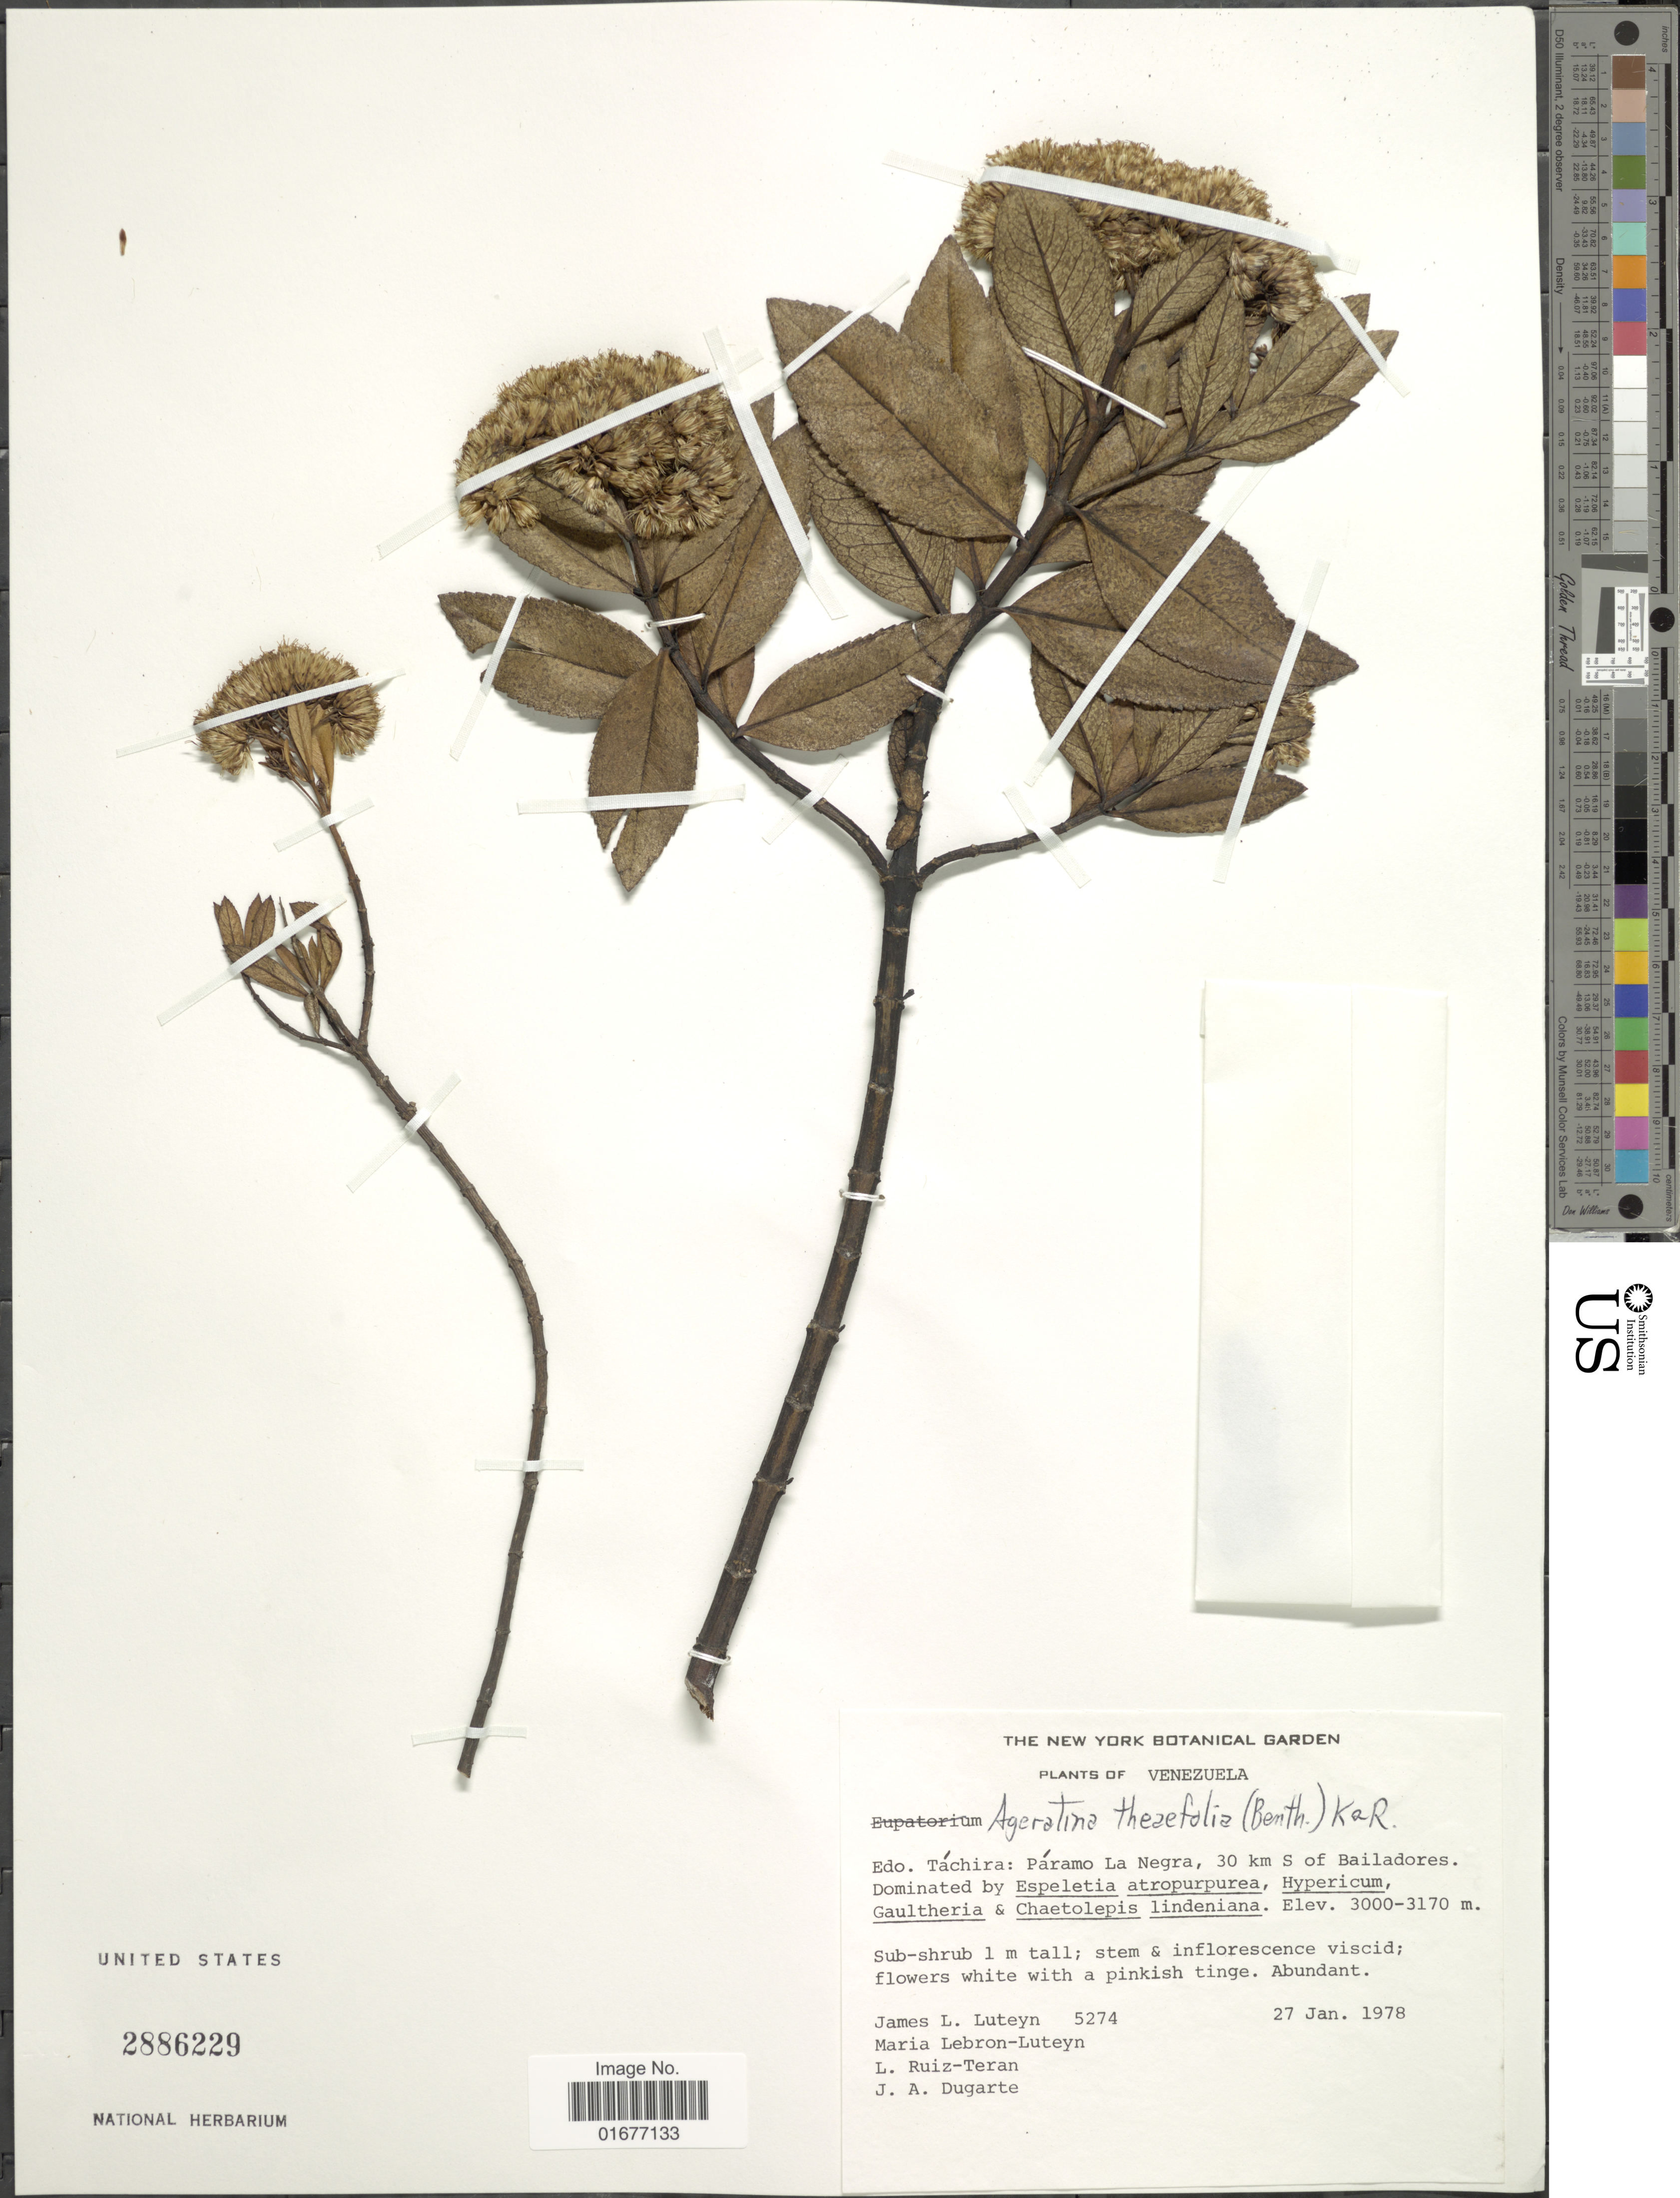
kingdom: Plantae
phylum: Tracheophyta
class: Magnoliopsida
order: Asterales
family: Asteraceae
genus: Ageratina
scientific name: Ageratina theaefolia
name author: (Benth.) R.M. King & H. Rob.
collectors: J. L. Luteyn, M. L. Lebrón-Luteyn, L. E. Ruíz-Terán & J. Dugarte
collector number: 5274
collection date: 1978-01-27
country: Venezuela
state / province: Tachira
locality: Paramo La Negra, 30 km S of Bailadores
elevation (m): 3000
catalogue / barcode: US 2886229